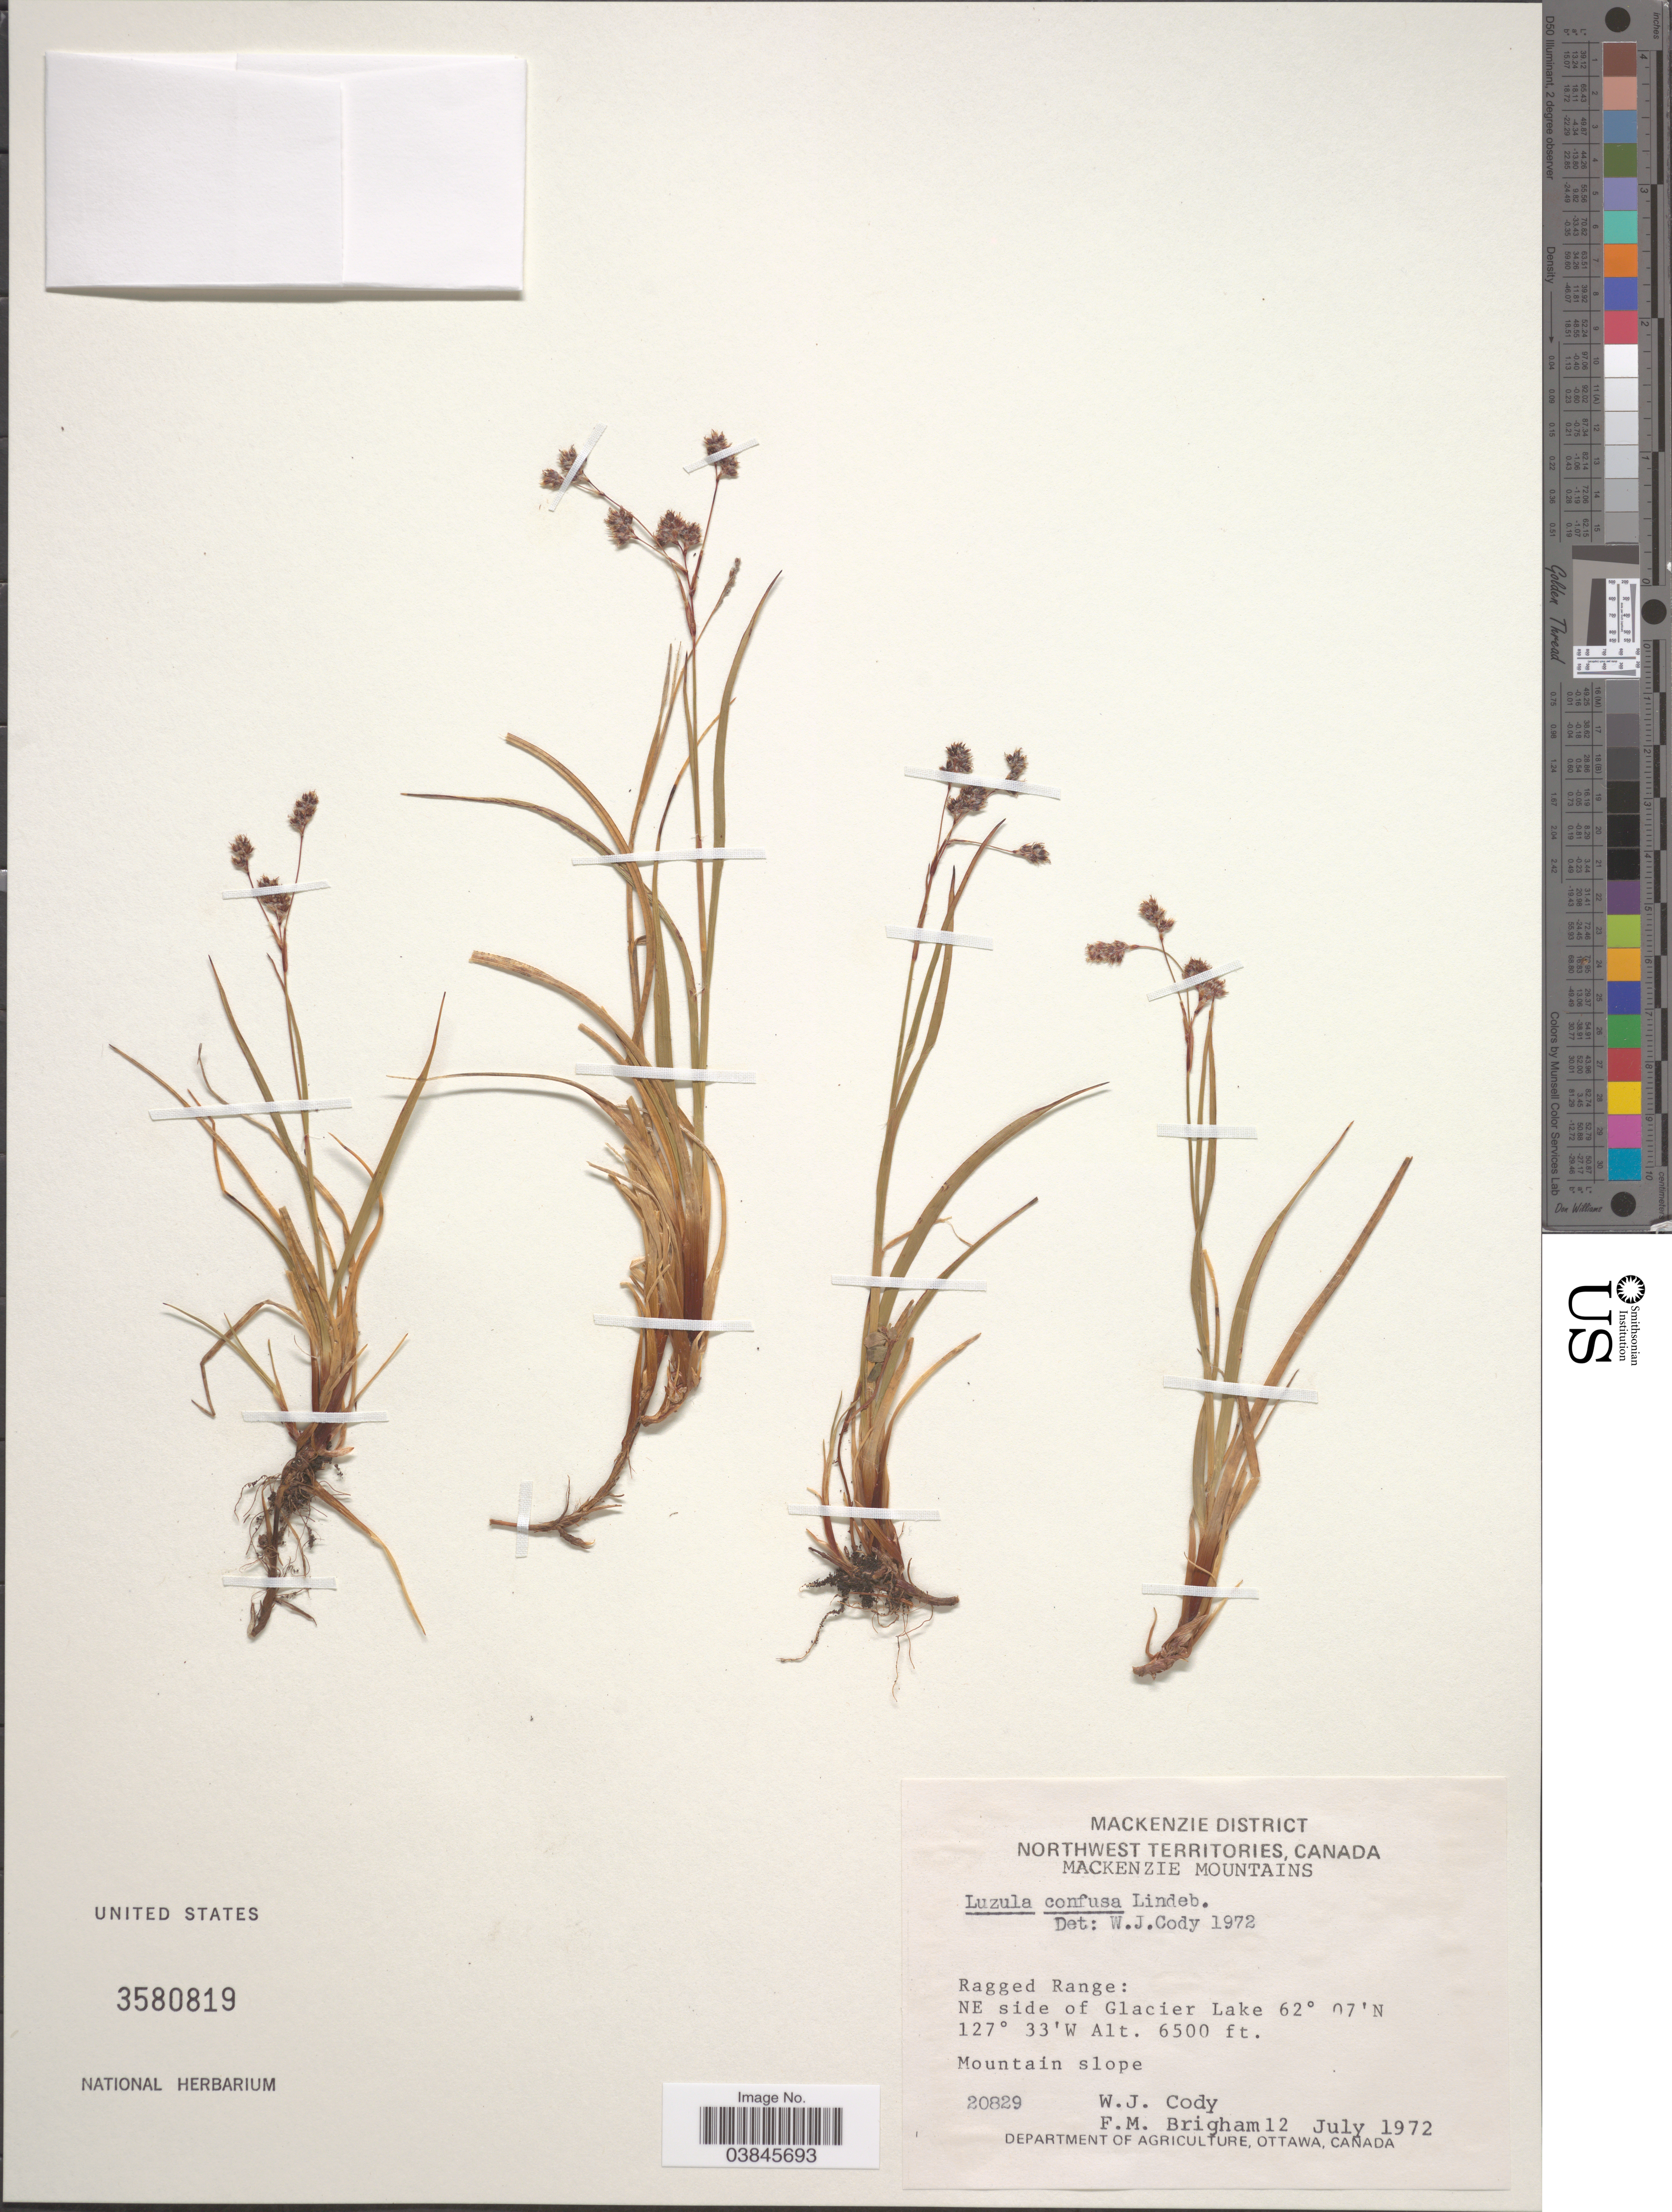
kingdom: Plantae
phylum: Tracheophyta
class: Liliopsida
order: Poales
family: Juncaceae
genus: Luzula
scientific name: Luzula confusa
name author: Lindeb.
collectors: W. Cody & F. Brigham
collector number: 20829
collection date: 1972-07-12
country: Canada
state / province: Northwest Territories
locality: Mackenzie District. Mackenzie Mountains. Ragged Range: NE side of Glacier Lake. Mountain slope.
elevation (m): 1981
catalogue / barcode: US 3580819